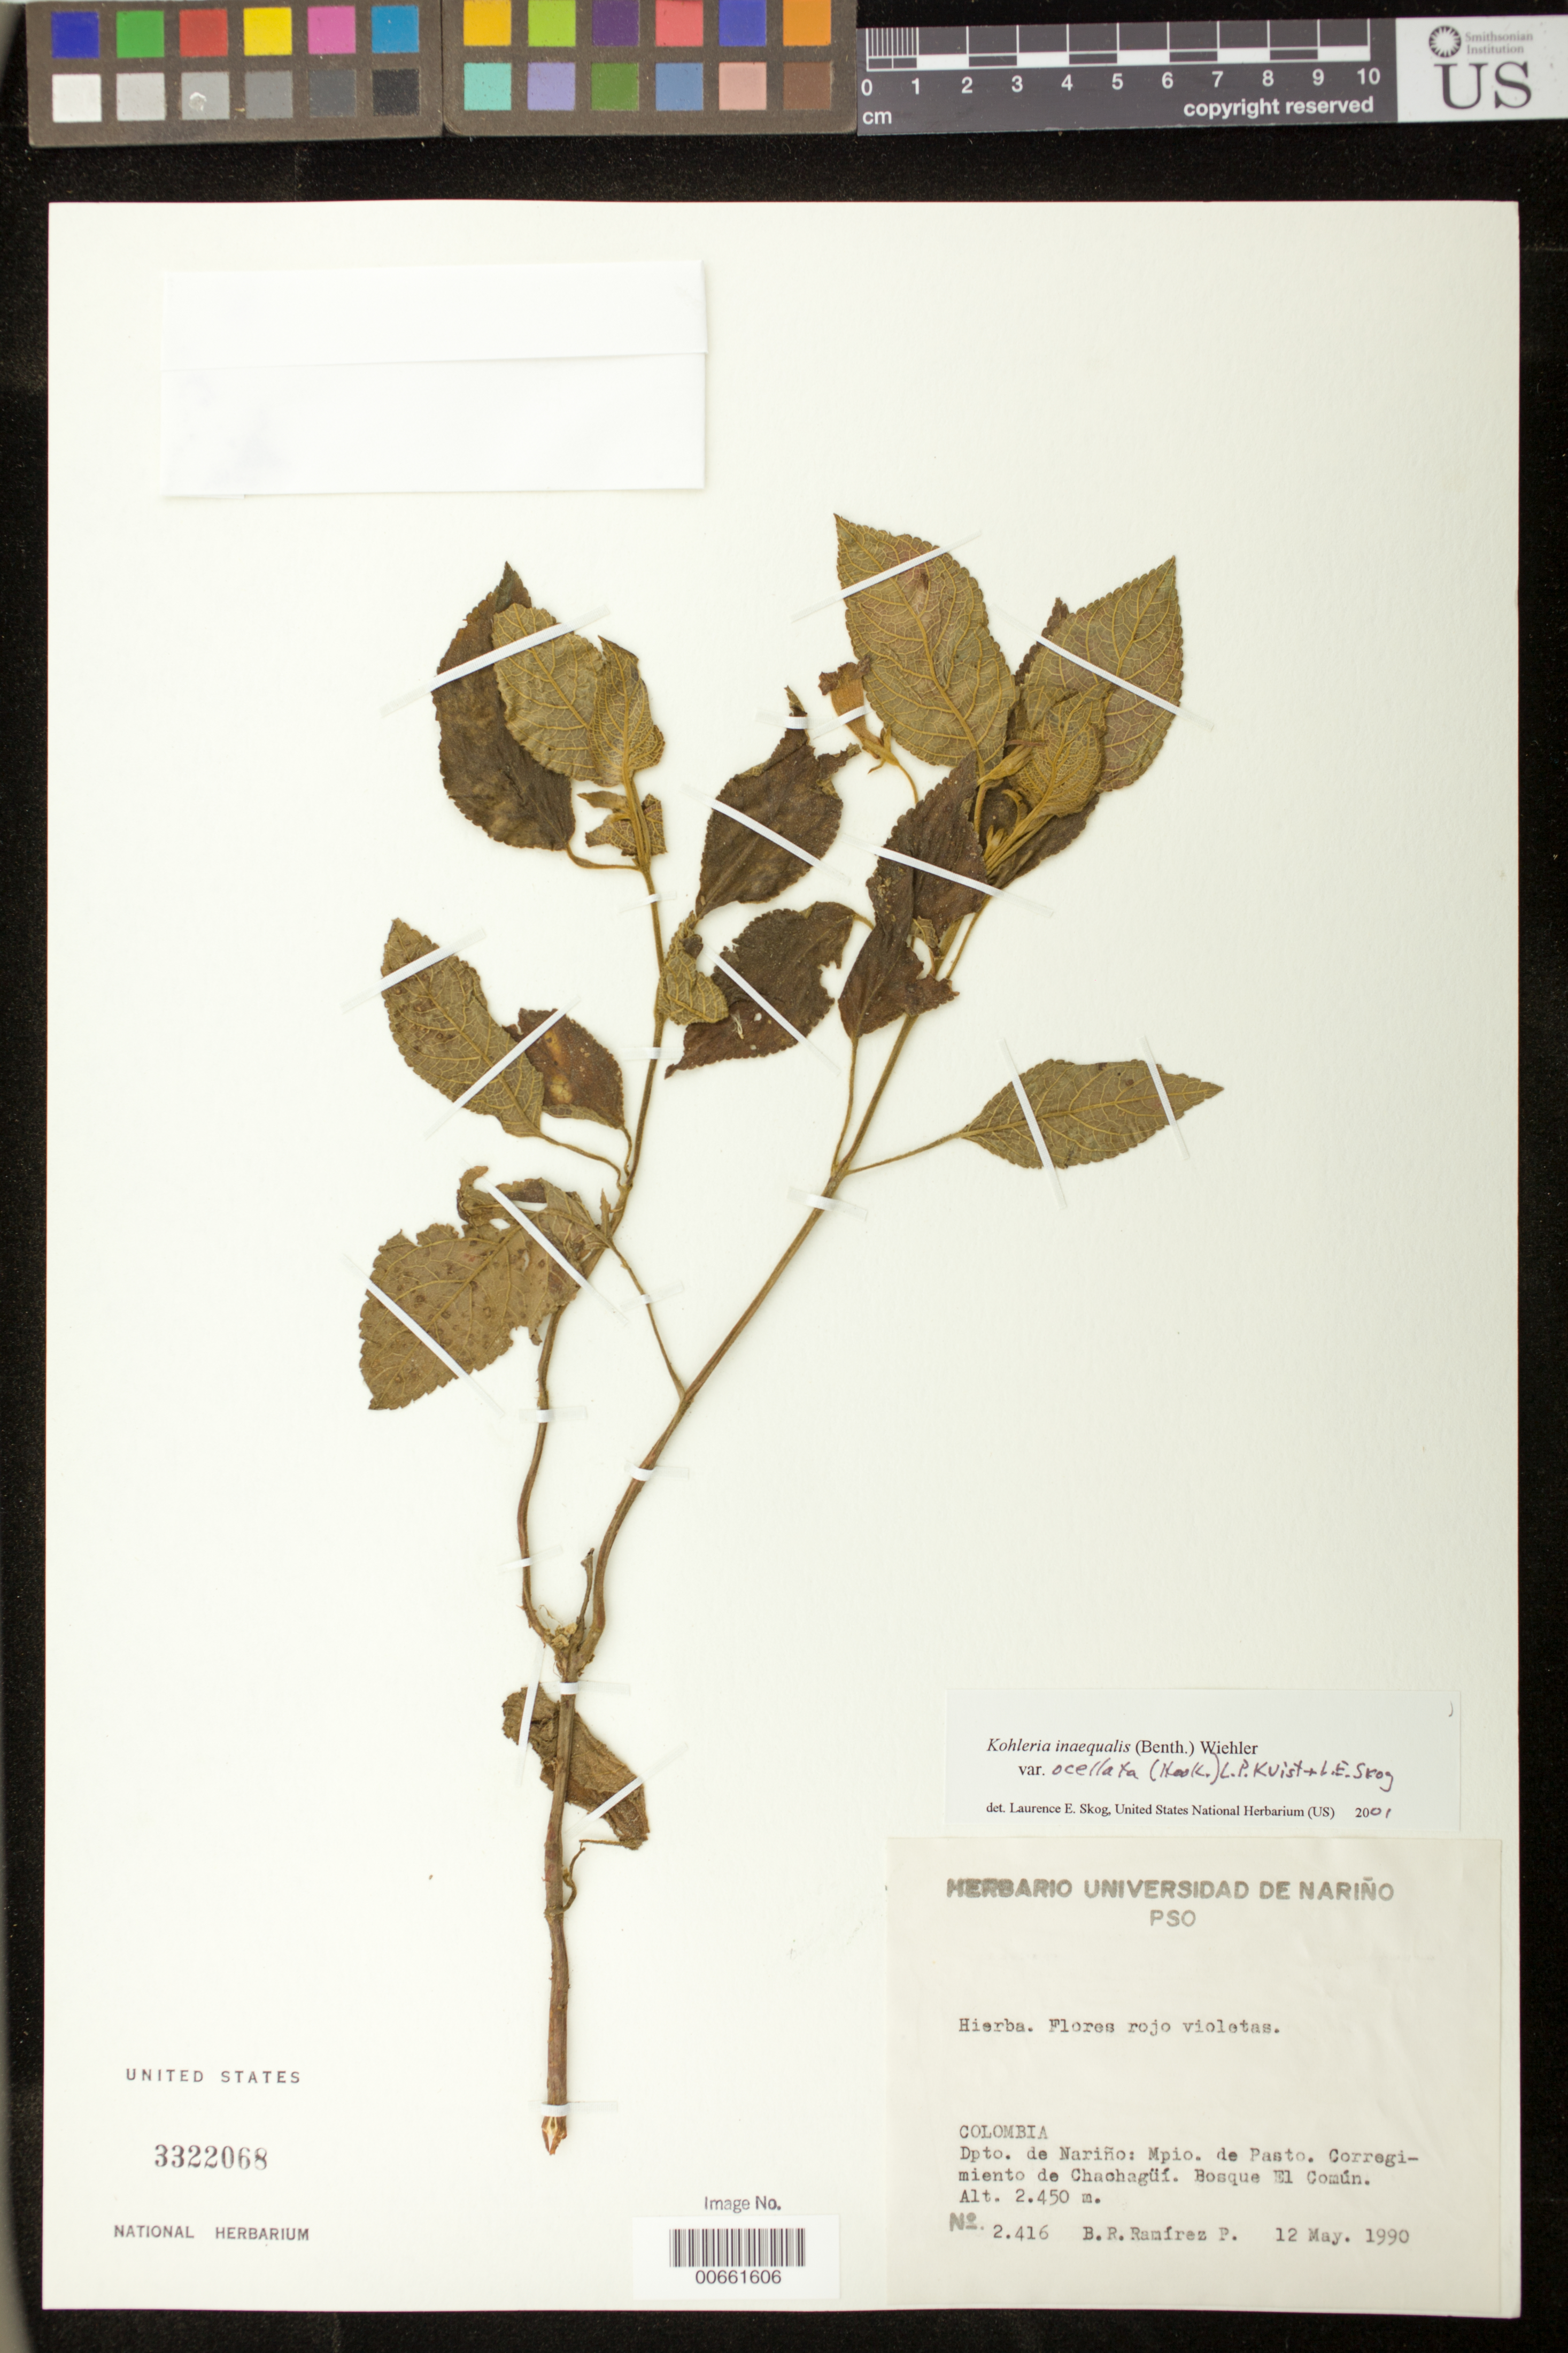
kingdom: Plantae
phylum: Tracheophyta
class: Magnoliopsida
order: Lamiales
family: Gesneriaceae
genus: Kohleria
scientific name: Kohleria inaequalis var. ocellata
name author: (Hook.) L.P. Kvist & L.E. Skog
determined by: Skog, Laurence E.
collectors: B. R. Ramirez P.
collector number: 2416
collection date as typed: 12 May 1990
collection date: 1990-05-12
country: Colombia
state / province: Nariño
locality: Mpio. de Pasto; corregimiento de Chachagüí, Bosque El Común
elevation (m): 2450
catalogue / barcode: US 3322068